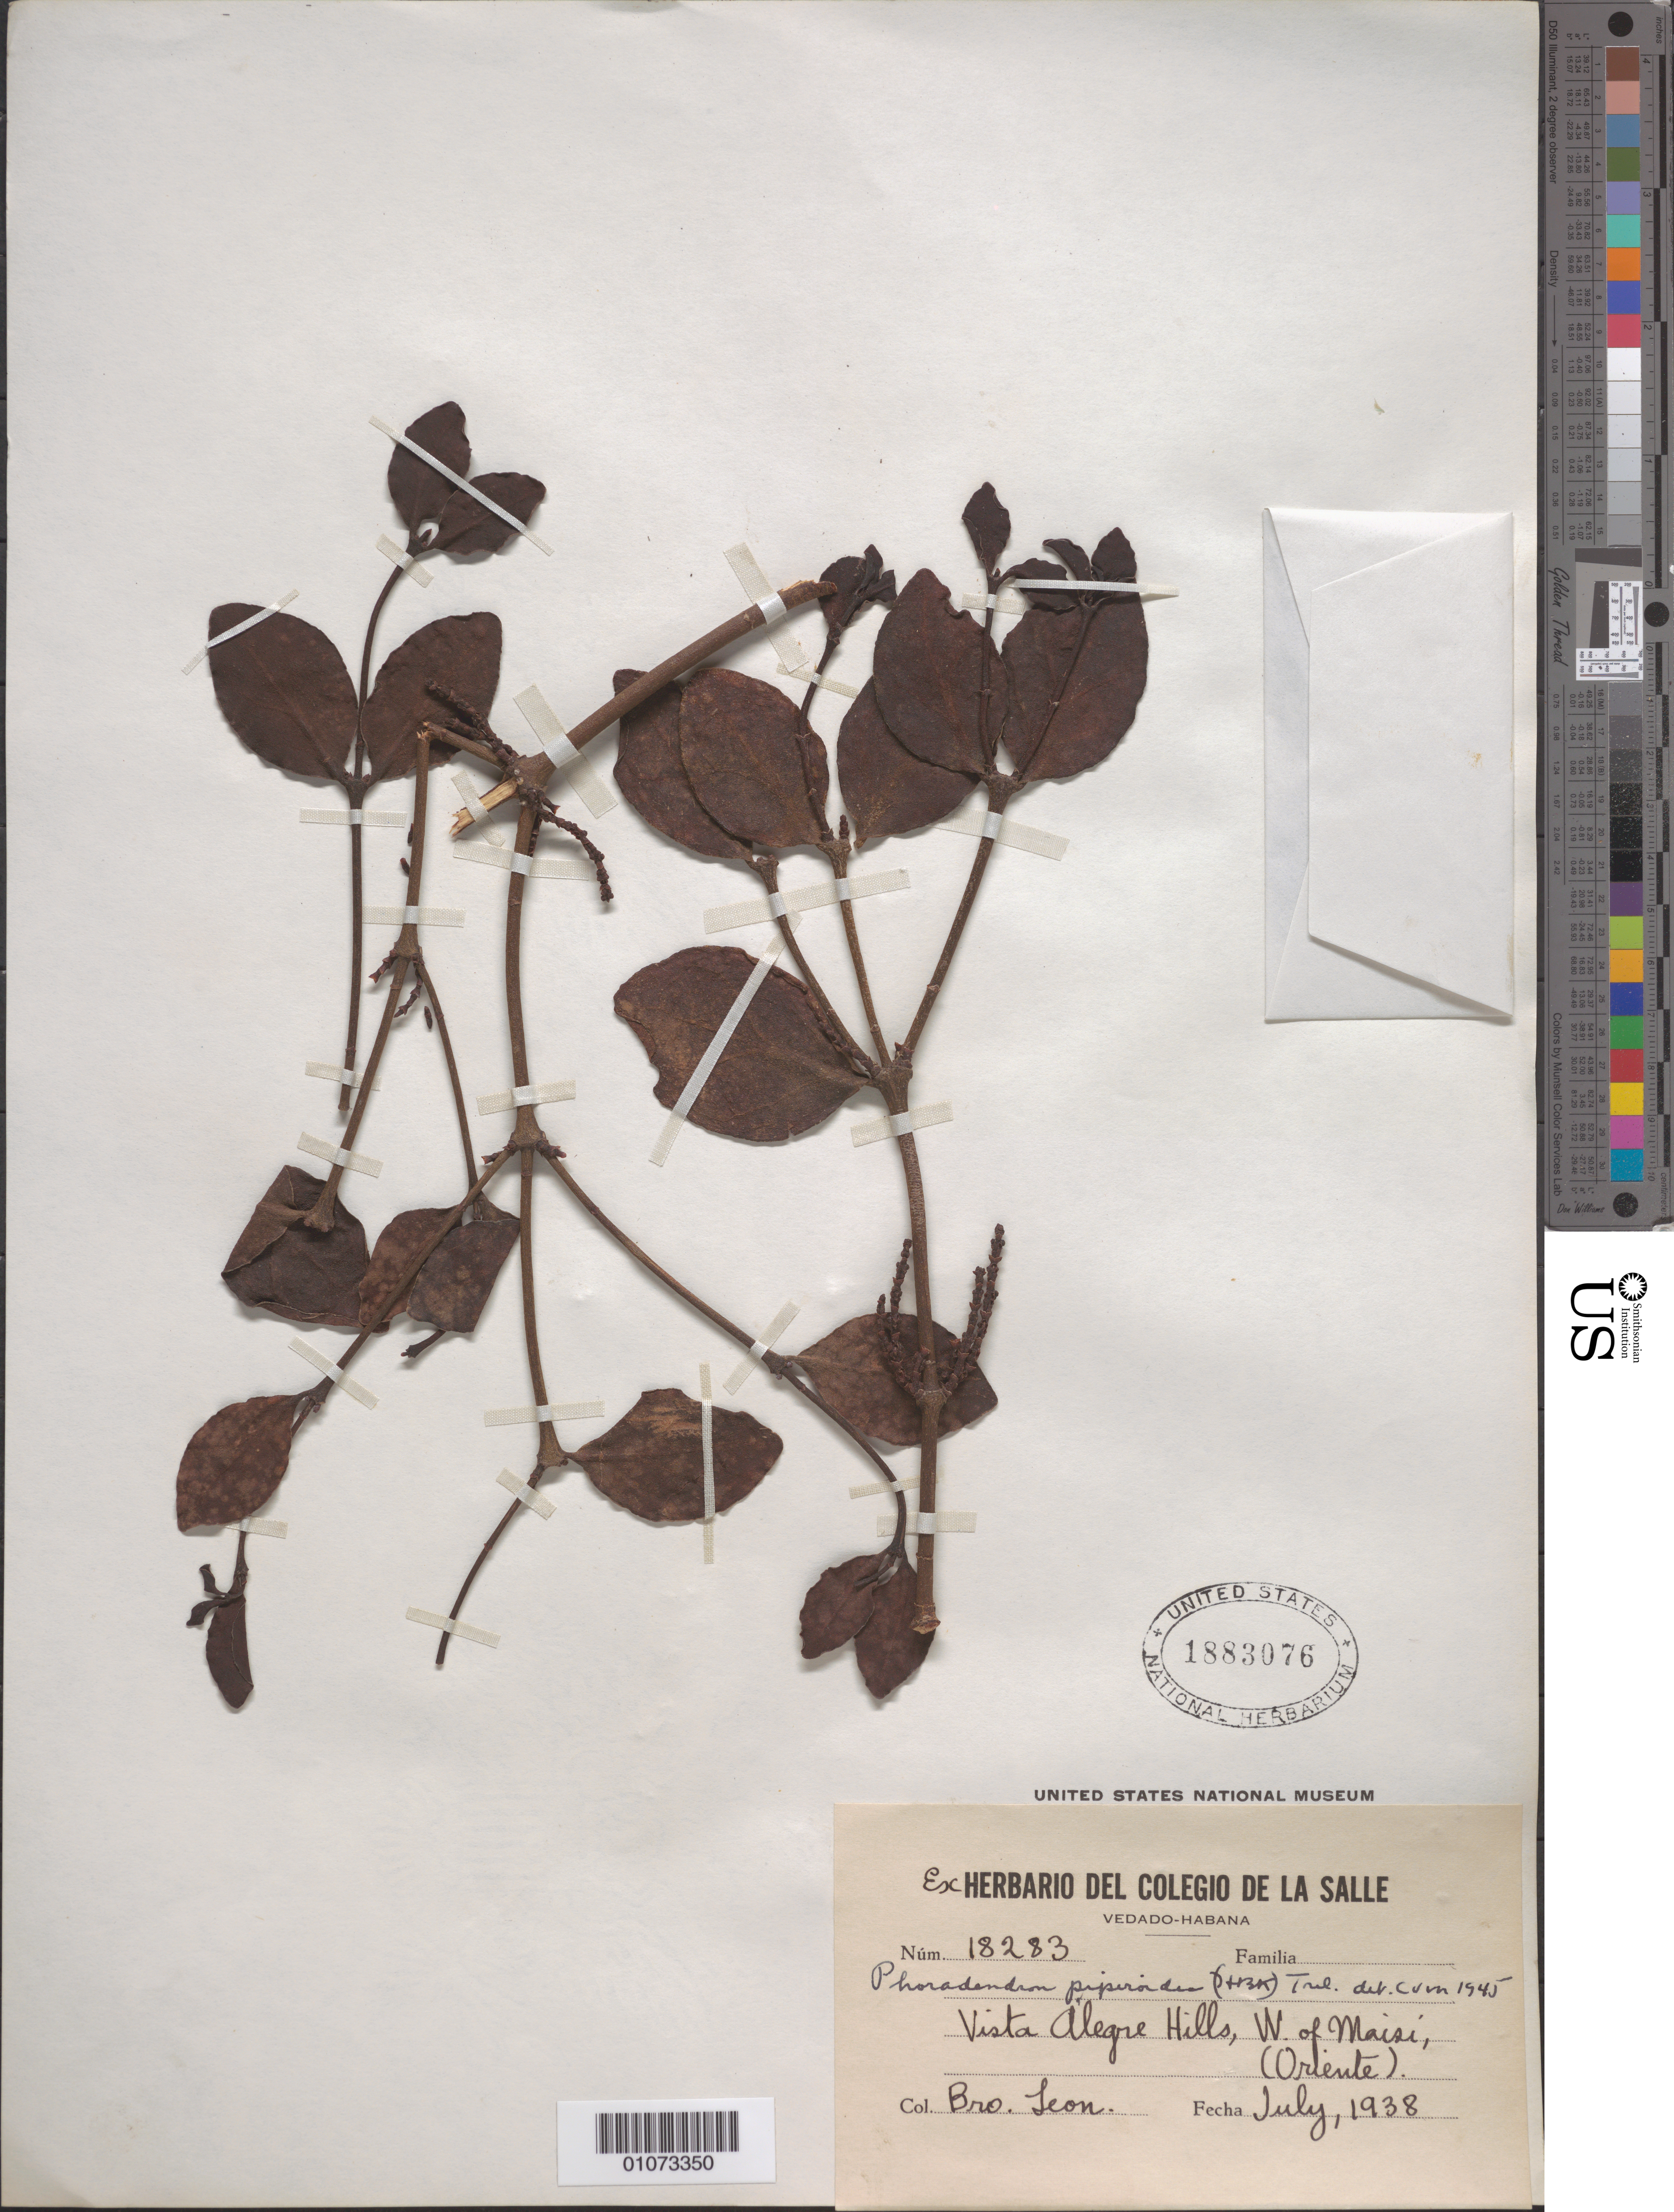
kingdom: Plantae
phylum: Tracheophyta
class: Magnoliopsida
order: Santalales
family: Viscaceae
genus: Phoradendron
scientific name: Phoradendron piperoides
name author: (Kunth) Trel.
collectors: Bro. León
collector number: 18283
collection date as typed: Jul 1938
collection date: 1938-07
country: Cuba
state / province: Oriente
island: Cuba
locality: Vista Alegre Hills, W of Maisi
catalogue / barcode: US 1883076